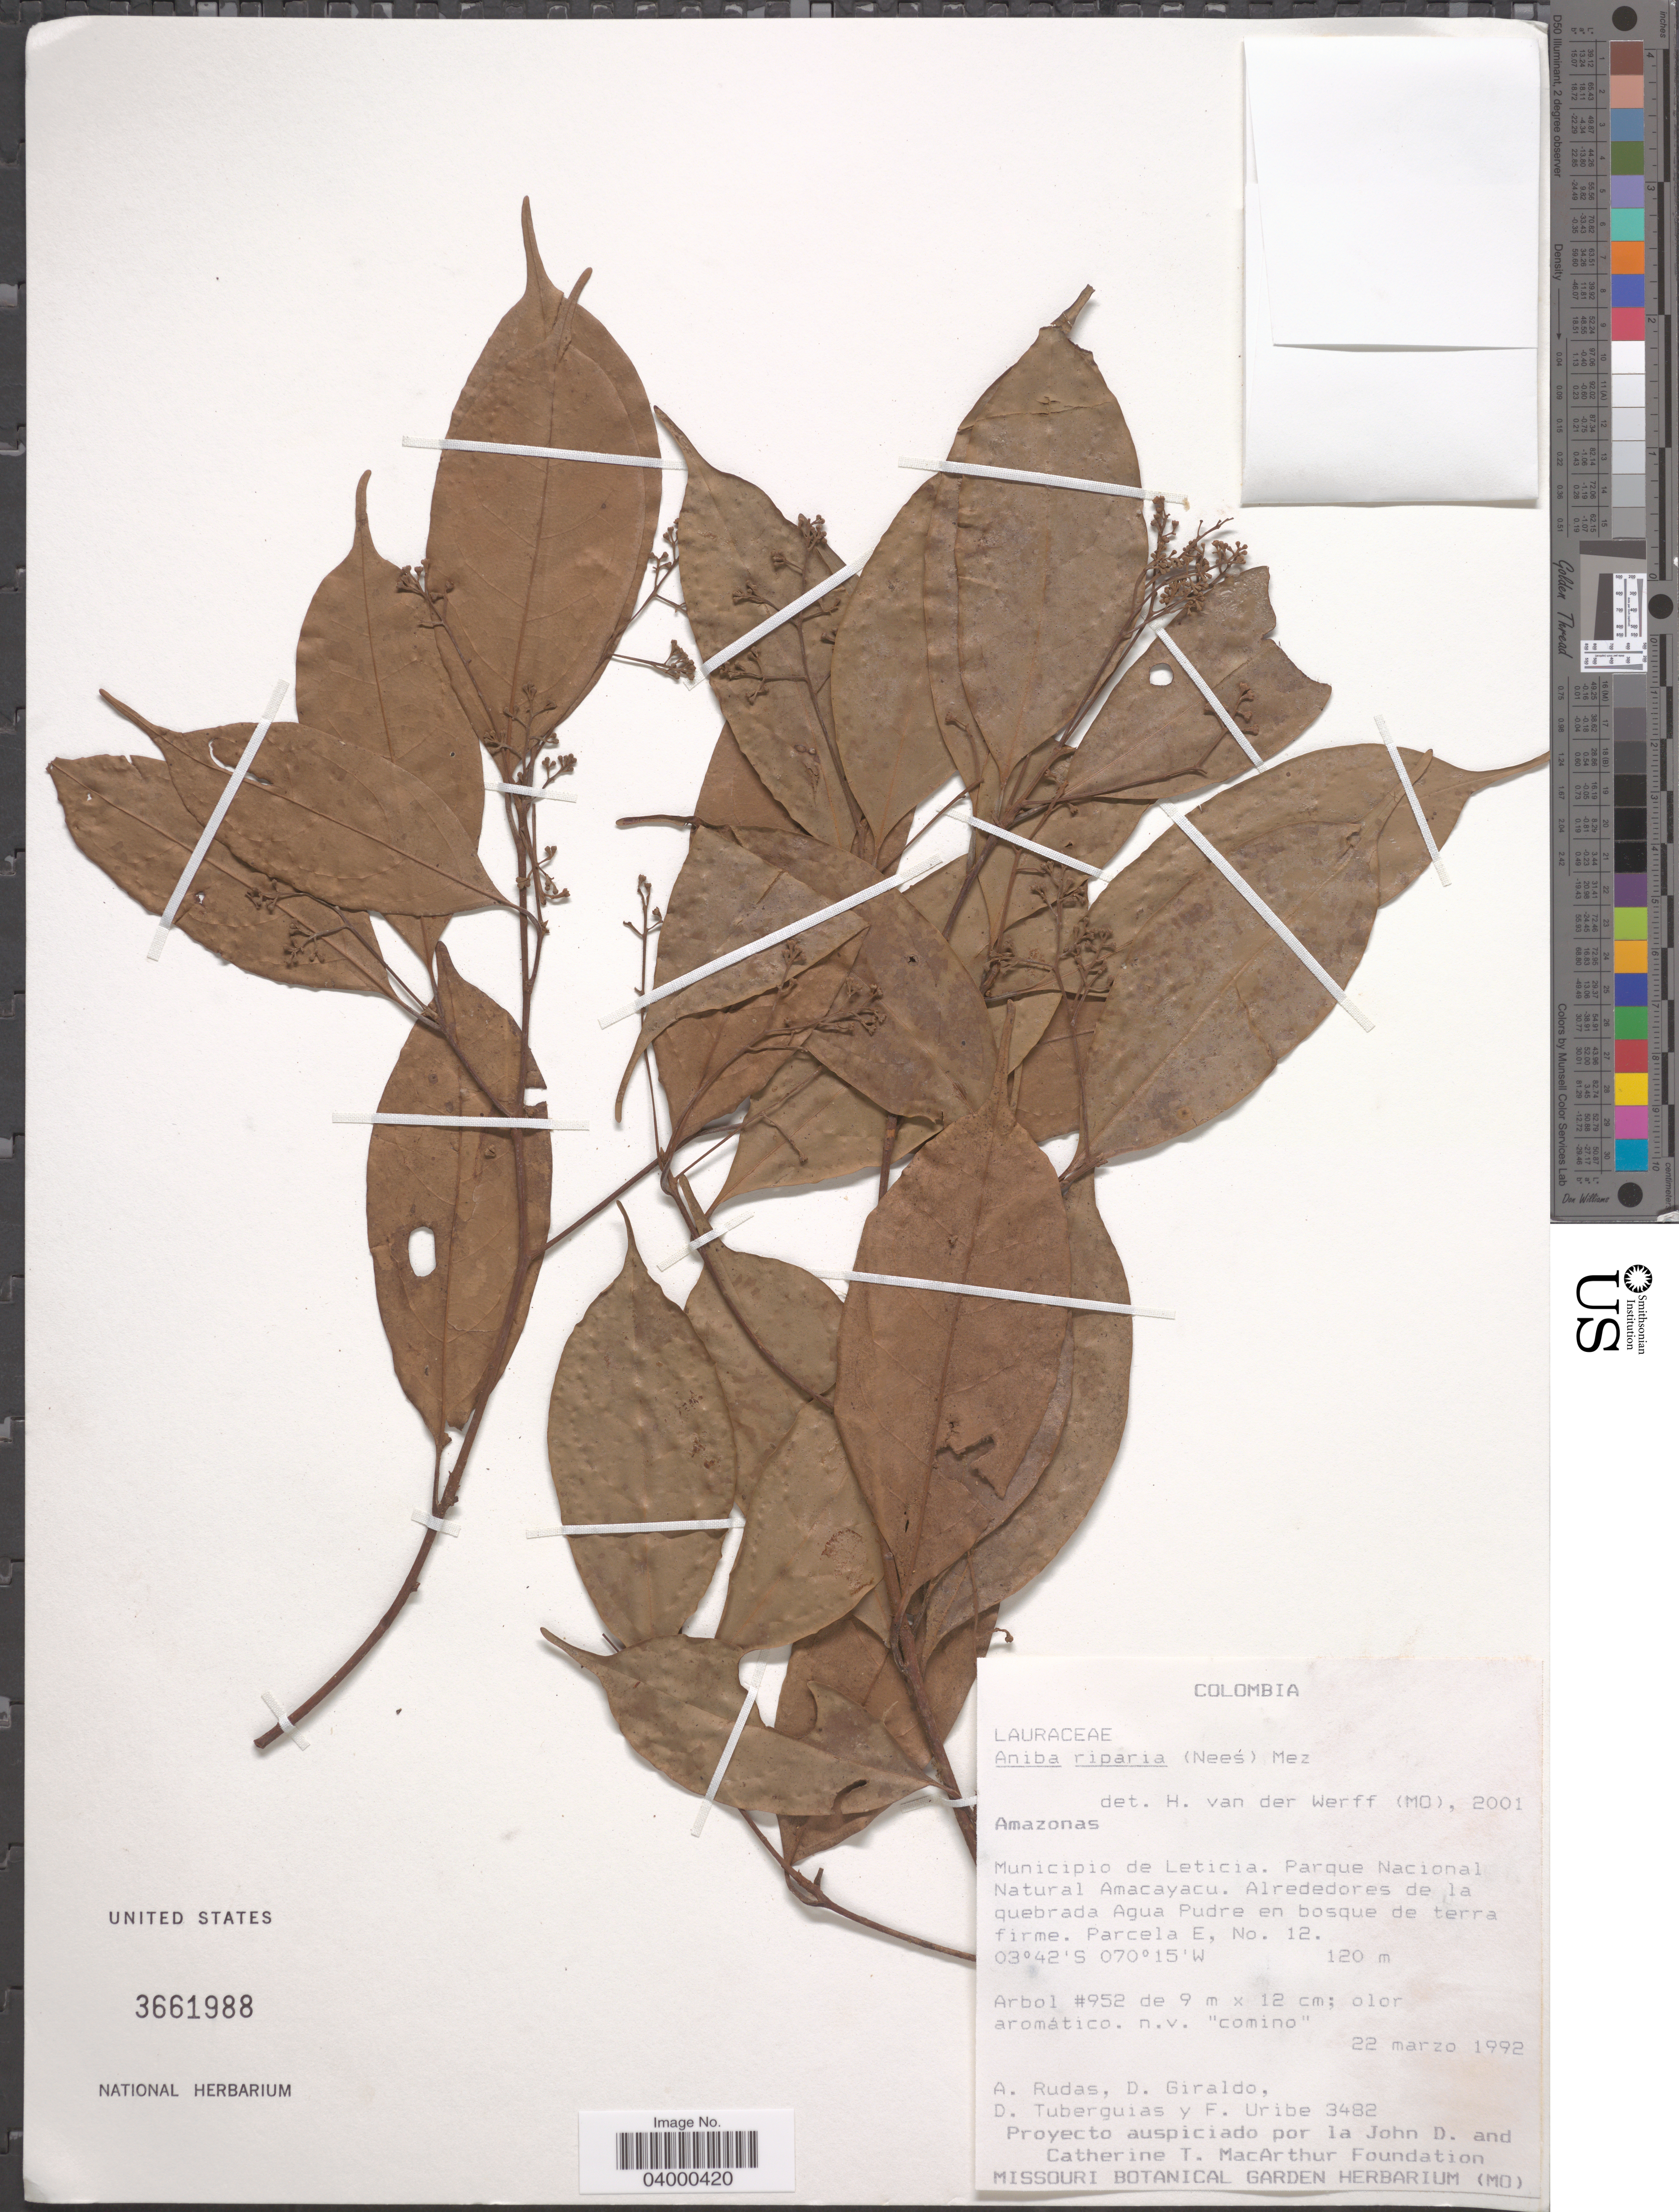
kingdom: Plantae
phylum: Tracheophyta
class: Magnoliopsida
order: Laurales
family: Lauraceae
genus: Aniba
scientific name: Aniba riparia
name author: (Nees) Mez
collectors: A. Rudas, D. Giraldo, D. Tuberguias & F. Uribe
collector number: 3482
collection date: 1992-03-22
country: Colombia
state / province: Amazônas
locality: Municipio de Leticia. Parque Nacional Natural Amacayacu. Alrededores de la quebrada Agua Pudre. Parcela E, No. 12.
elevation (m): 120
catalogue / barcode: US 3661988